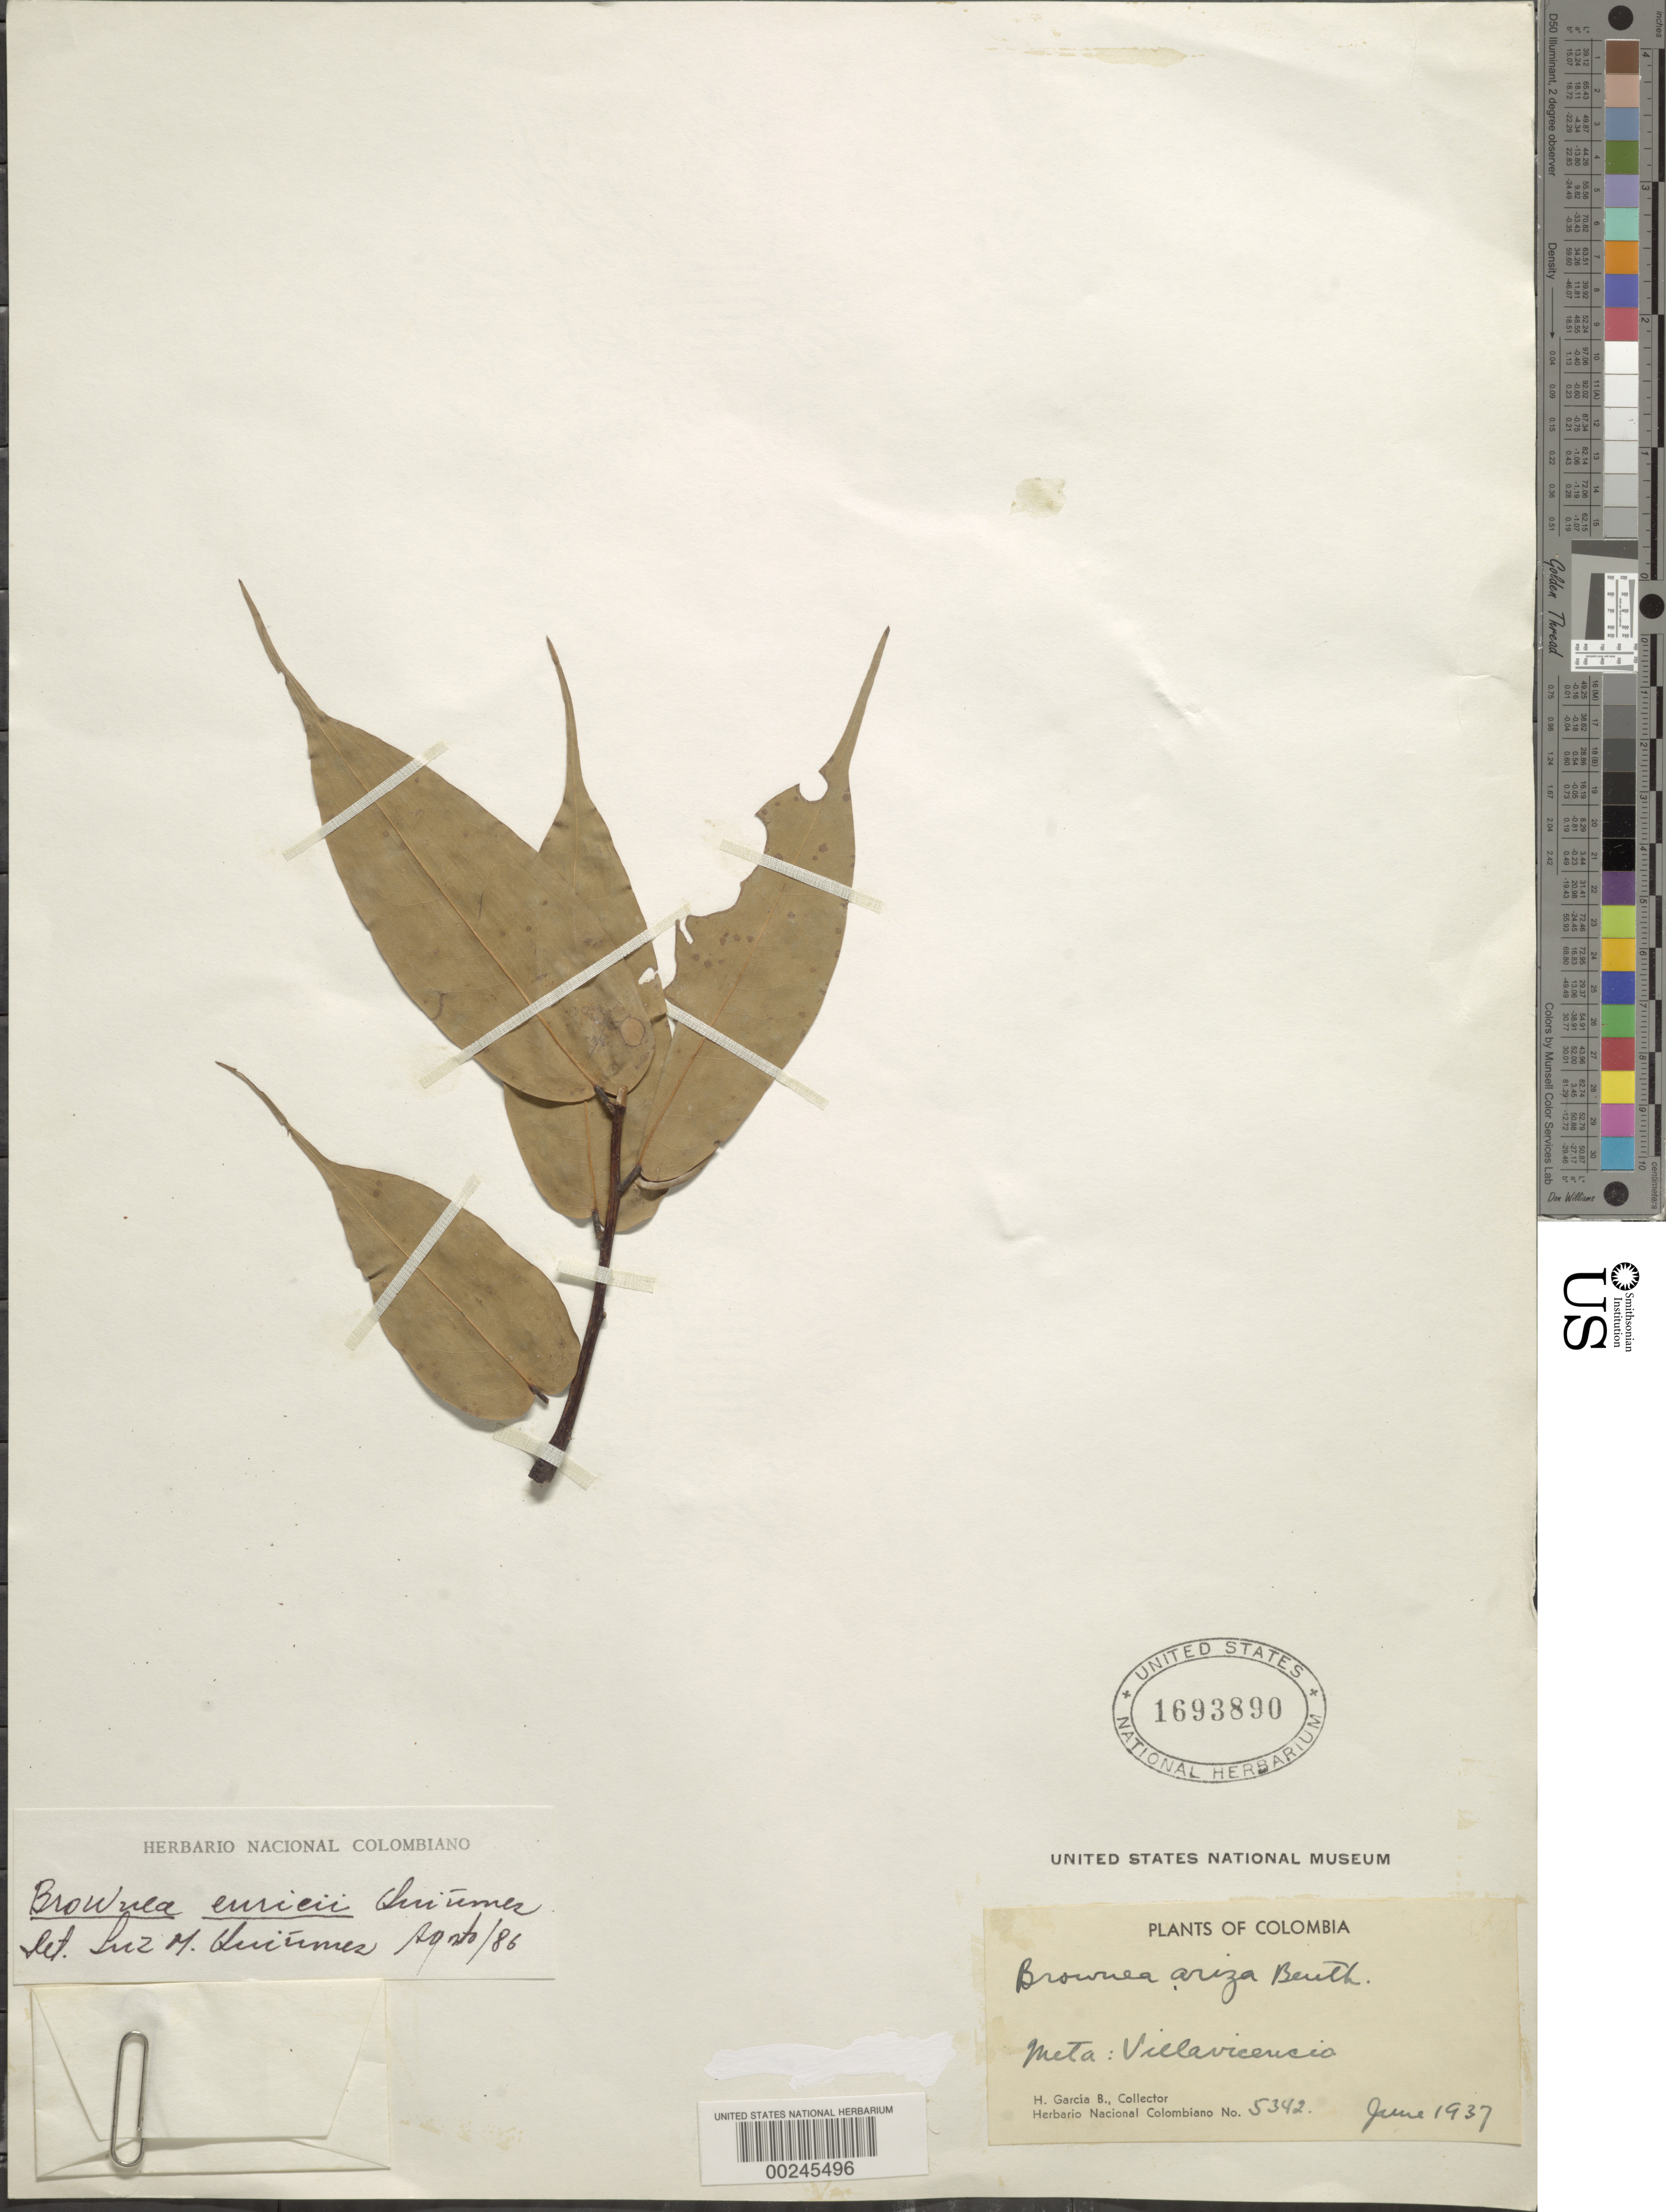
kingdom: Plantae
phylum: Tracheophyta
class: Magnoliopsida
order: Fabales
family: Fabaceae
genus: Brownea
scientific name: Brownea enricii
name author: Quiñones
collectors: H. García Barriga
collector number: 5342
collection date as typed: Jun 1937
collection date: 1937-06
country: Colombia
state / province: Meta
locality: Villa Vicencia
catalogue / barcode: US 1693890